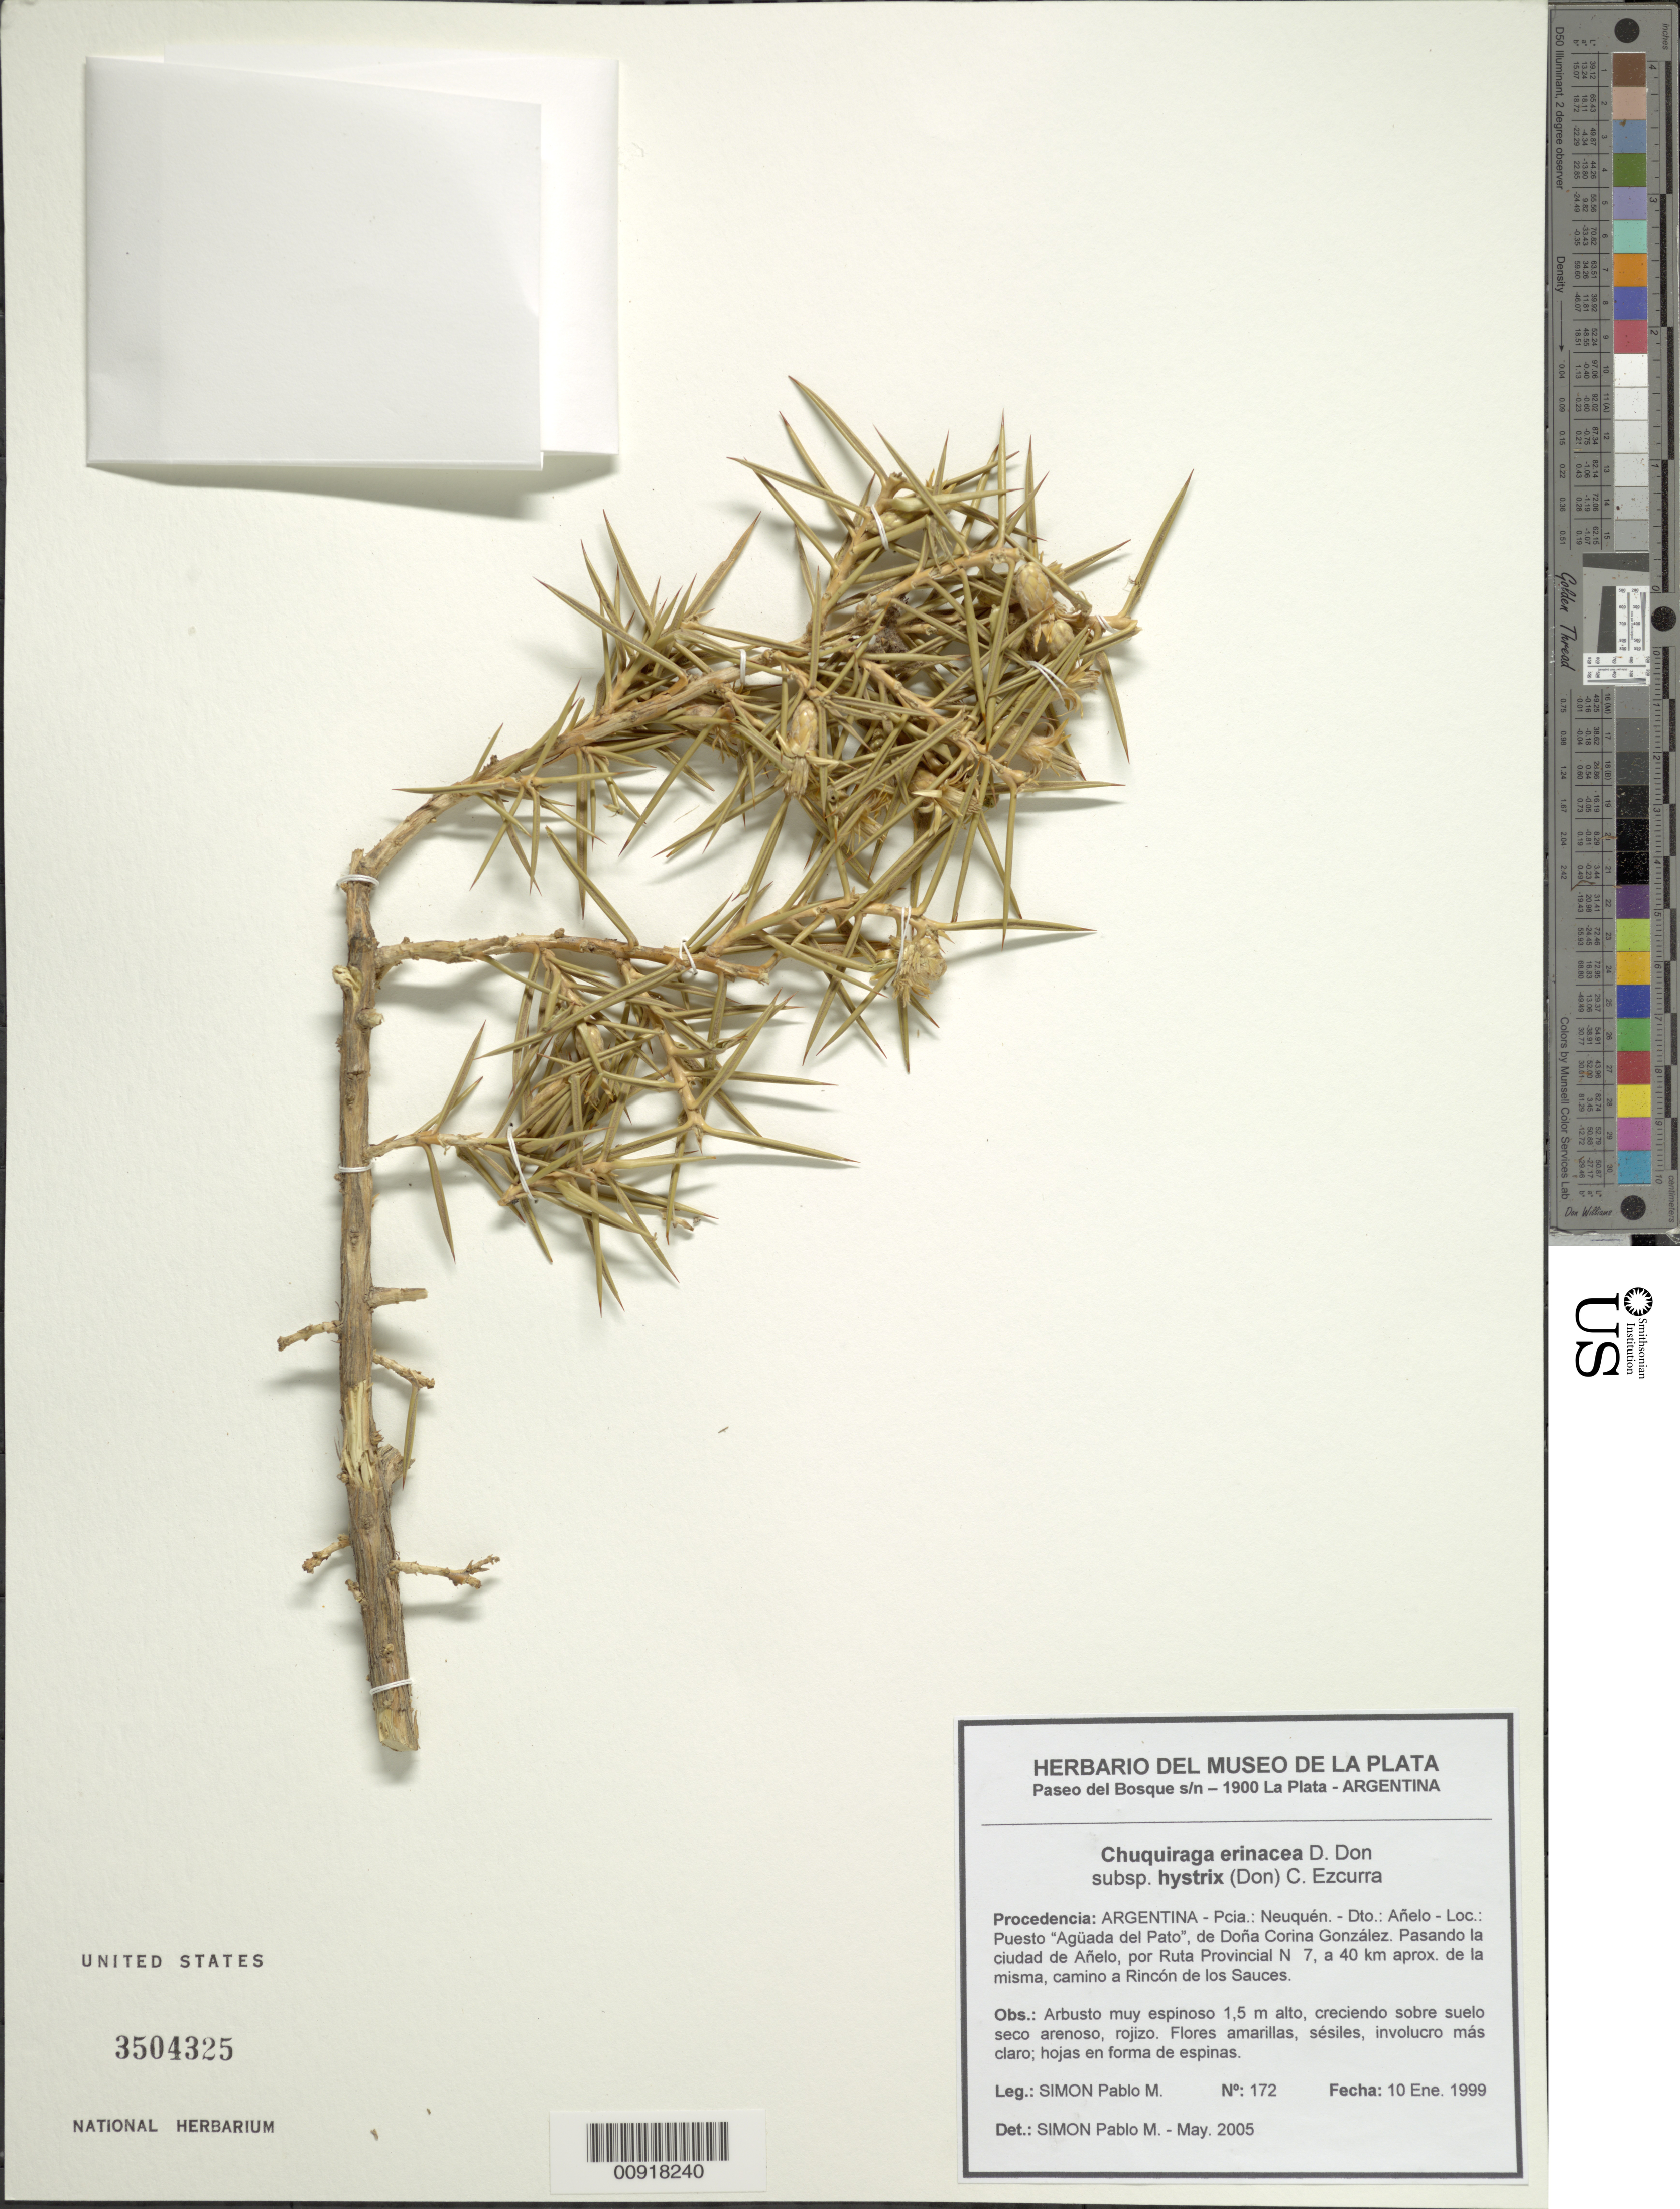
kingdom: Plantae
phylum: Tracheophyta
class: Magnoliopsida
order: Asterales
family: Asteraceae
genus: Chuquiraga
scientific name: Chuquiraga erinacea subsp. hystrix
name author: (D. Don) C. Ezcurra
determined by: Simón, P. M.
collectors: P. M. Simón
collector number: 172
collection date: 1999-01-10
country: Argentina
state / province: Neuquén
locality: Dto. Añelo, Puesto "Agüada del Pato", de Doña Corina González, pasando la ciudad de Añelo, por Ruta Provincial No. 7, a 40 km aprox. De la misma, camino a Rincón de los Sauces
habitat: Creciendo sobre suelo seco arenoso, rojizo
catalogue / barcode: US 3504325